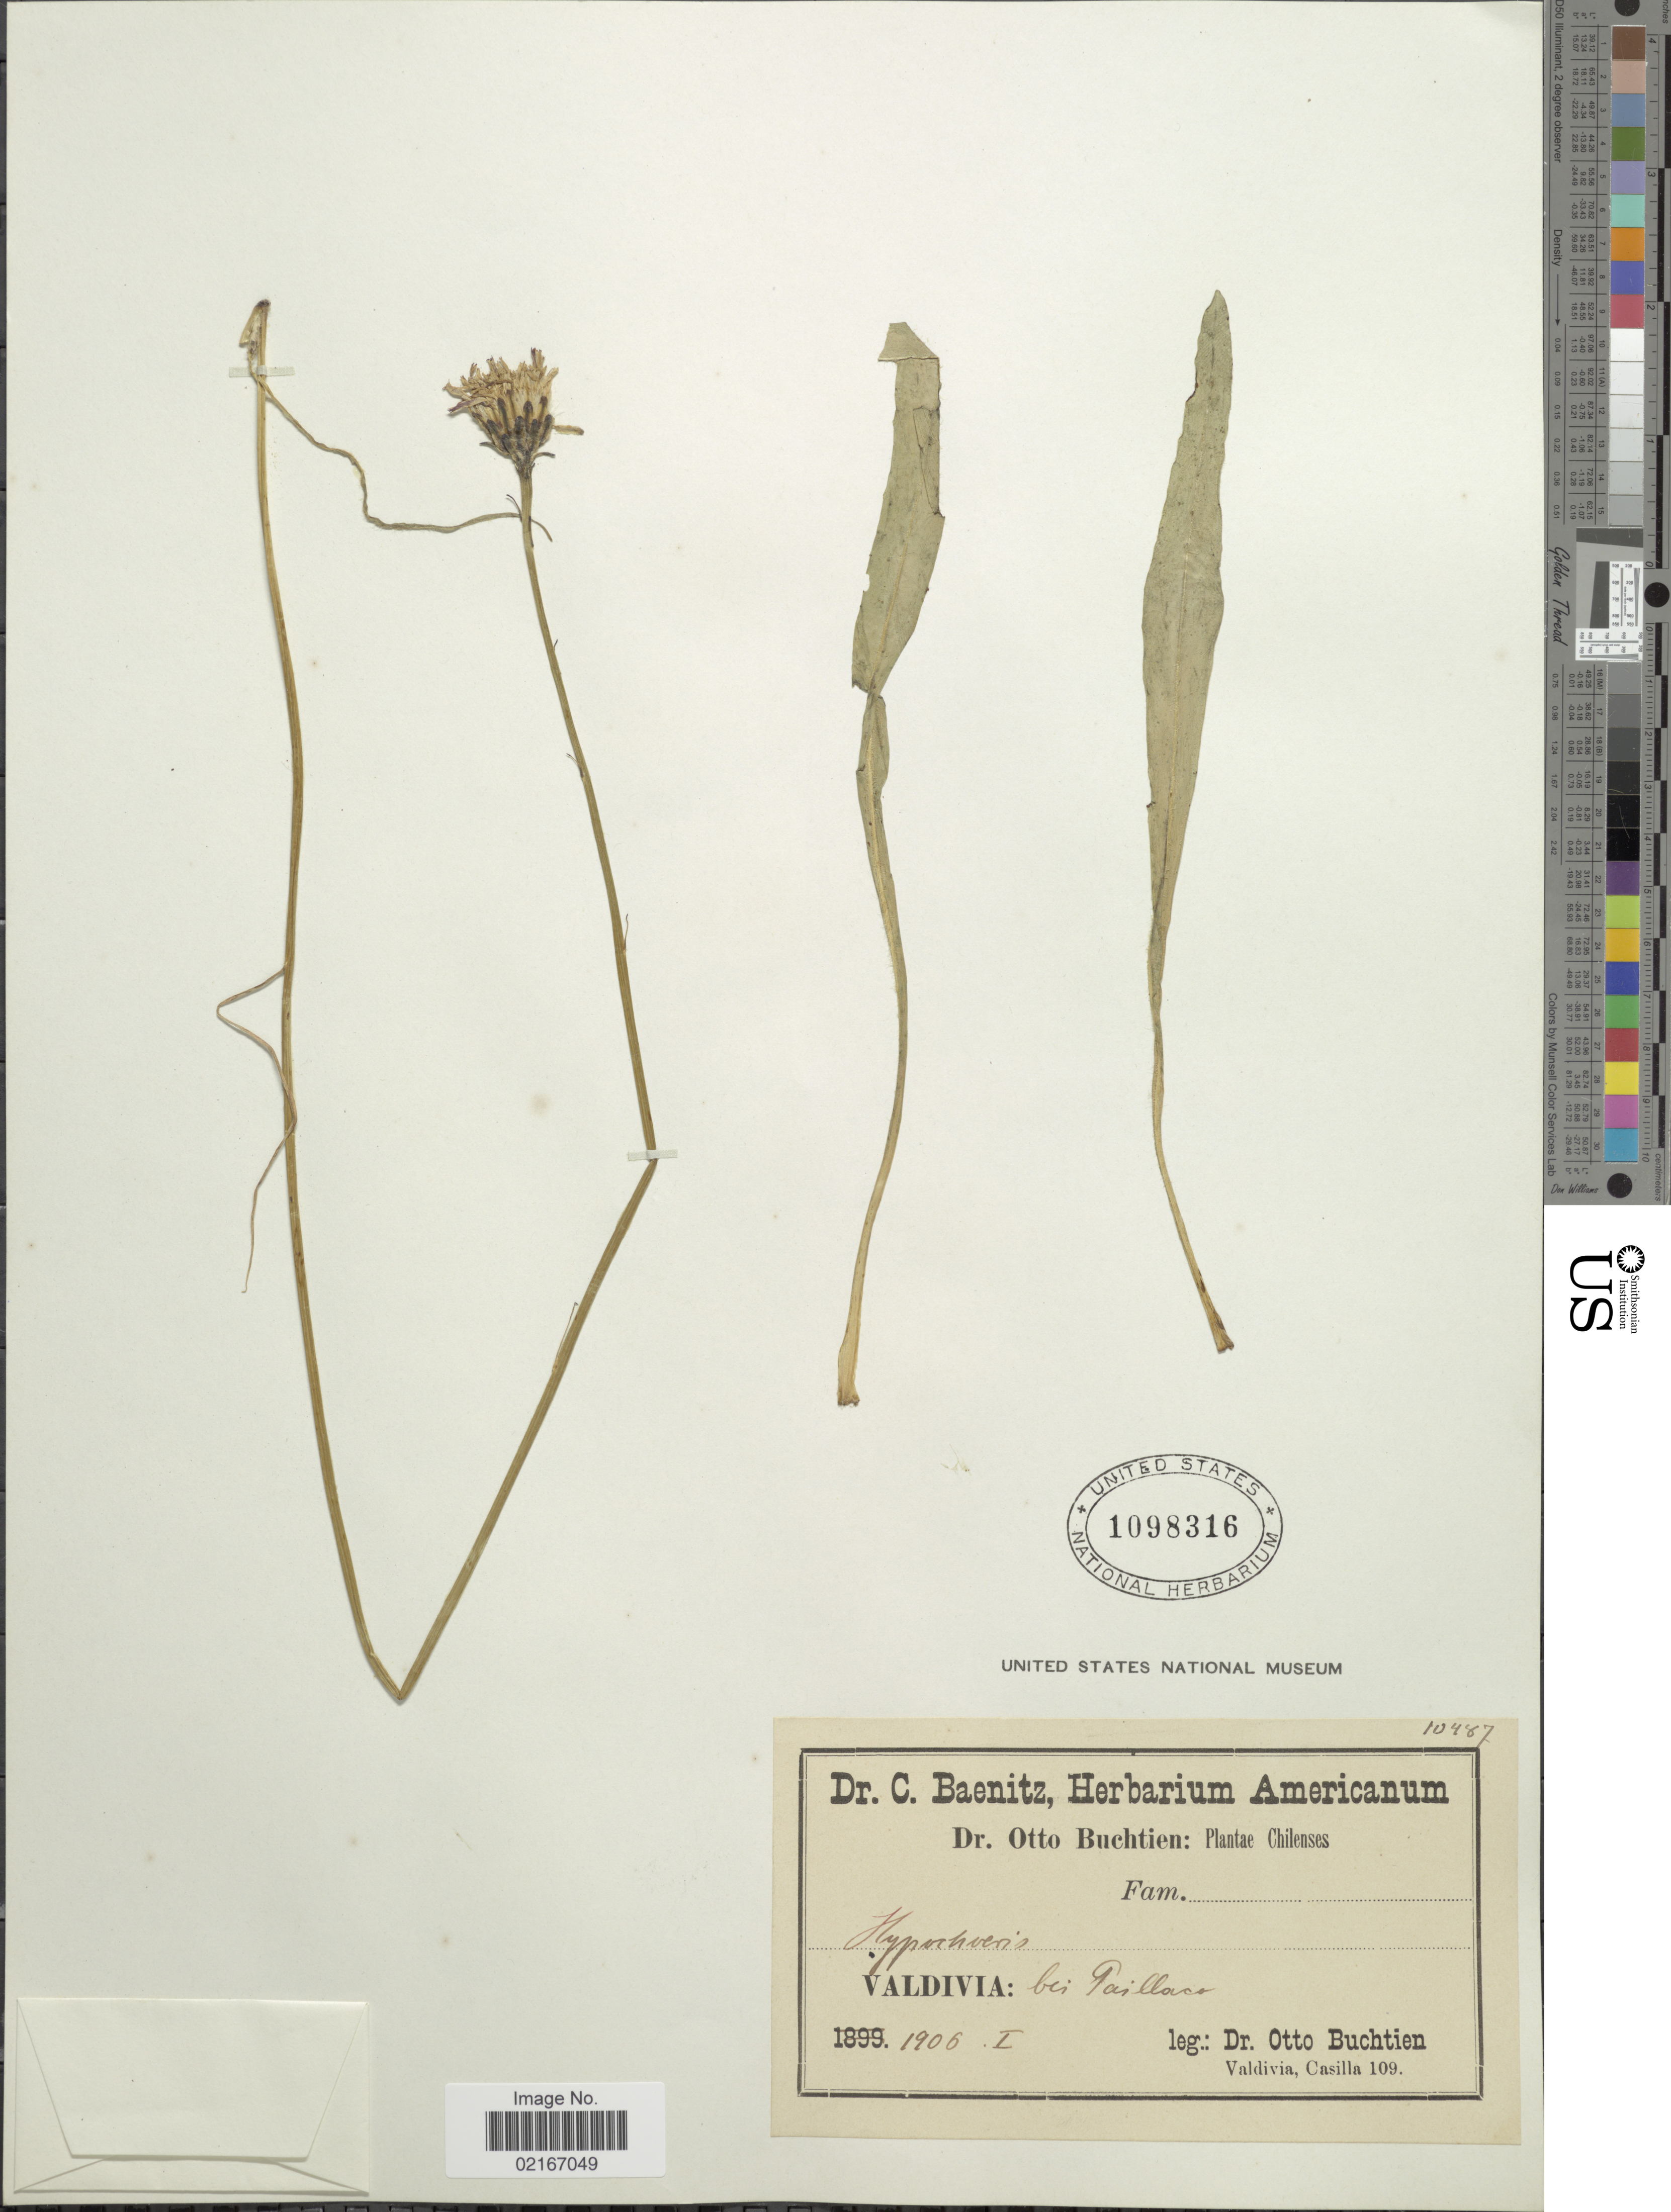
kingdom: Plantae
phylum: Tracheophyta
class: Magnoliopsida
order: Asterales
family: Asteraceae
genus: Hypochaeris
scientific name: Hypochaeris sp.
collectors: O. Buchtien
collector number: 109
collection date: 1906-01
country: Chile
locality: Valdivia: bei Paillaca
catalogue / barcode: US 1098316